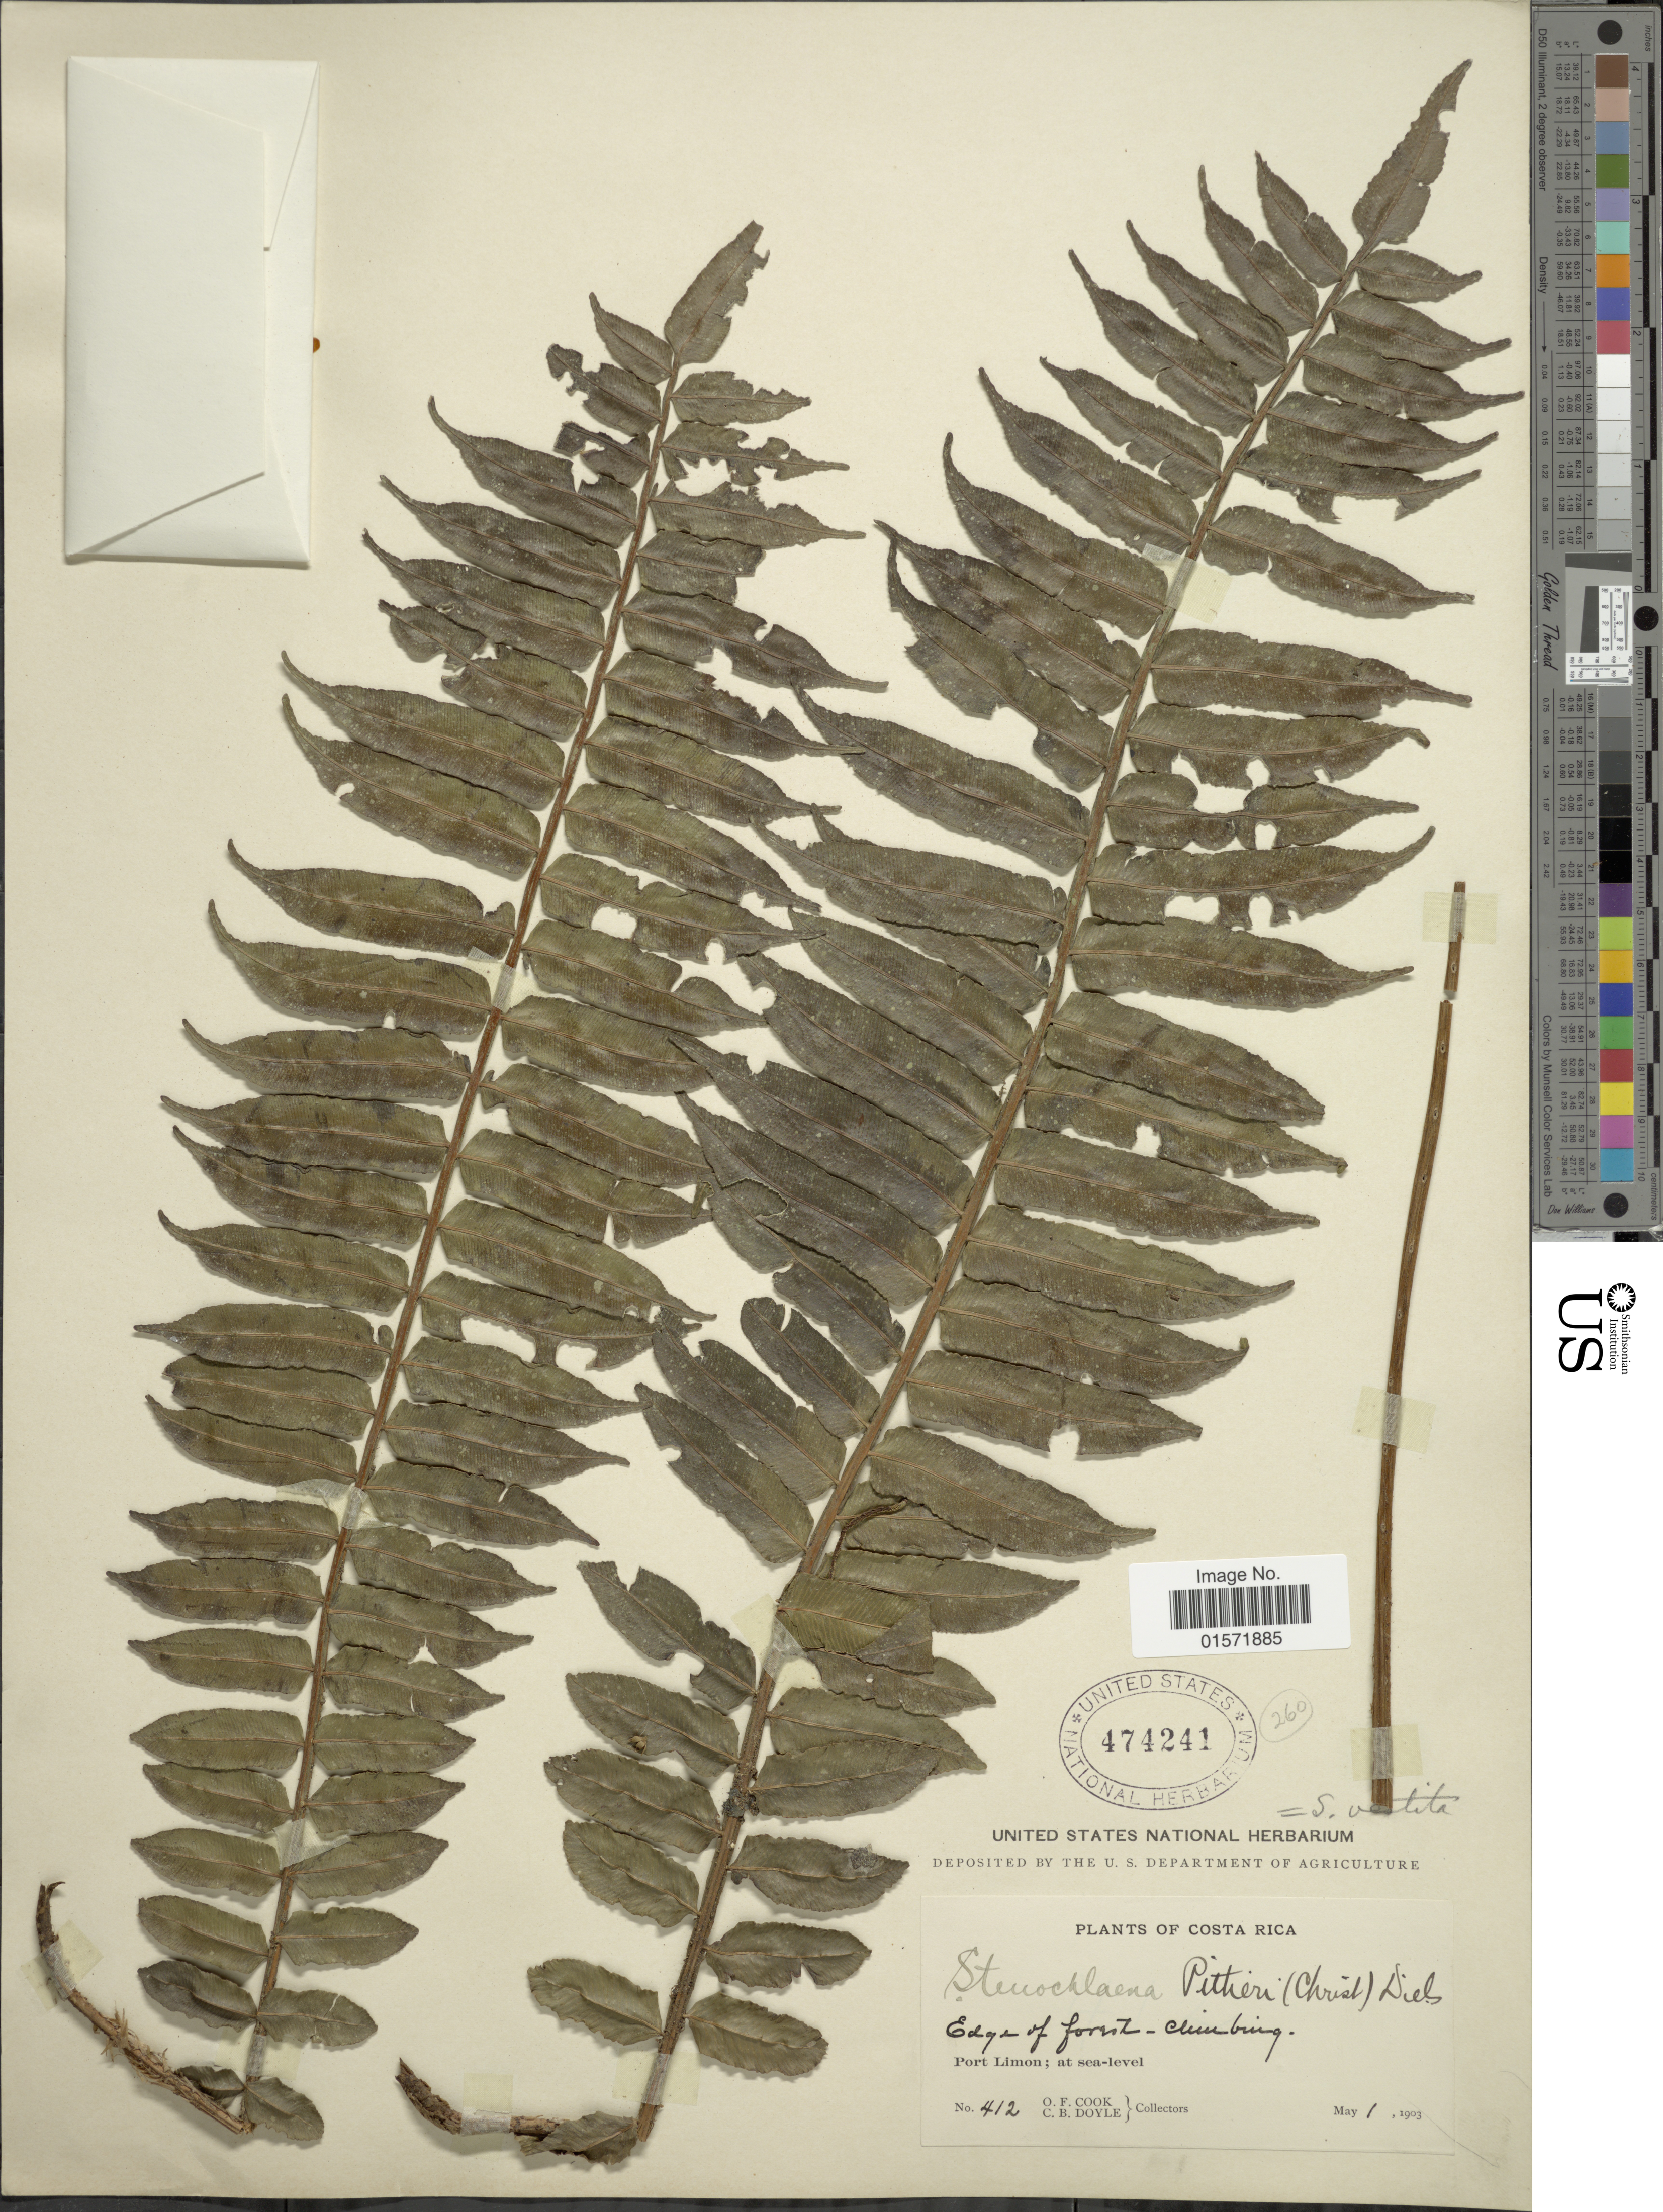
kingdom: Plantae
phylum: Tracheophyta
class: Polypodiopsida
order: Polypodiales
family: Lomariopsidaceae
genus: Lomariopsis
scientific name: Lomariopsis vestita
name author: E. Fourn.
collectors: O. F. Cook & C. Doyle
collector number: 412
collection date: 1903-05-01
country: Costa Rica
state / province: Limón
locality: Port Limon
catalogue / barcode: US 474241